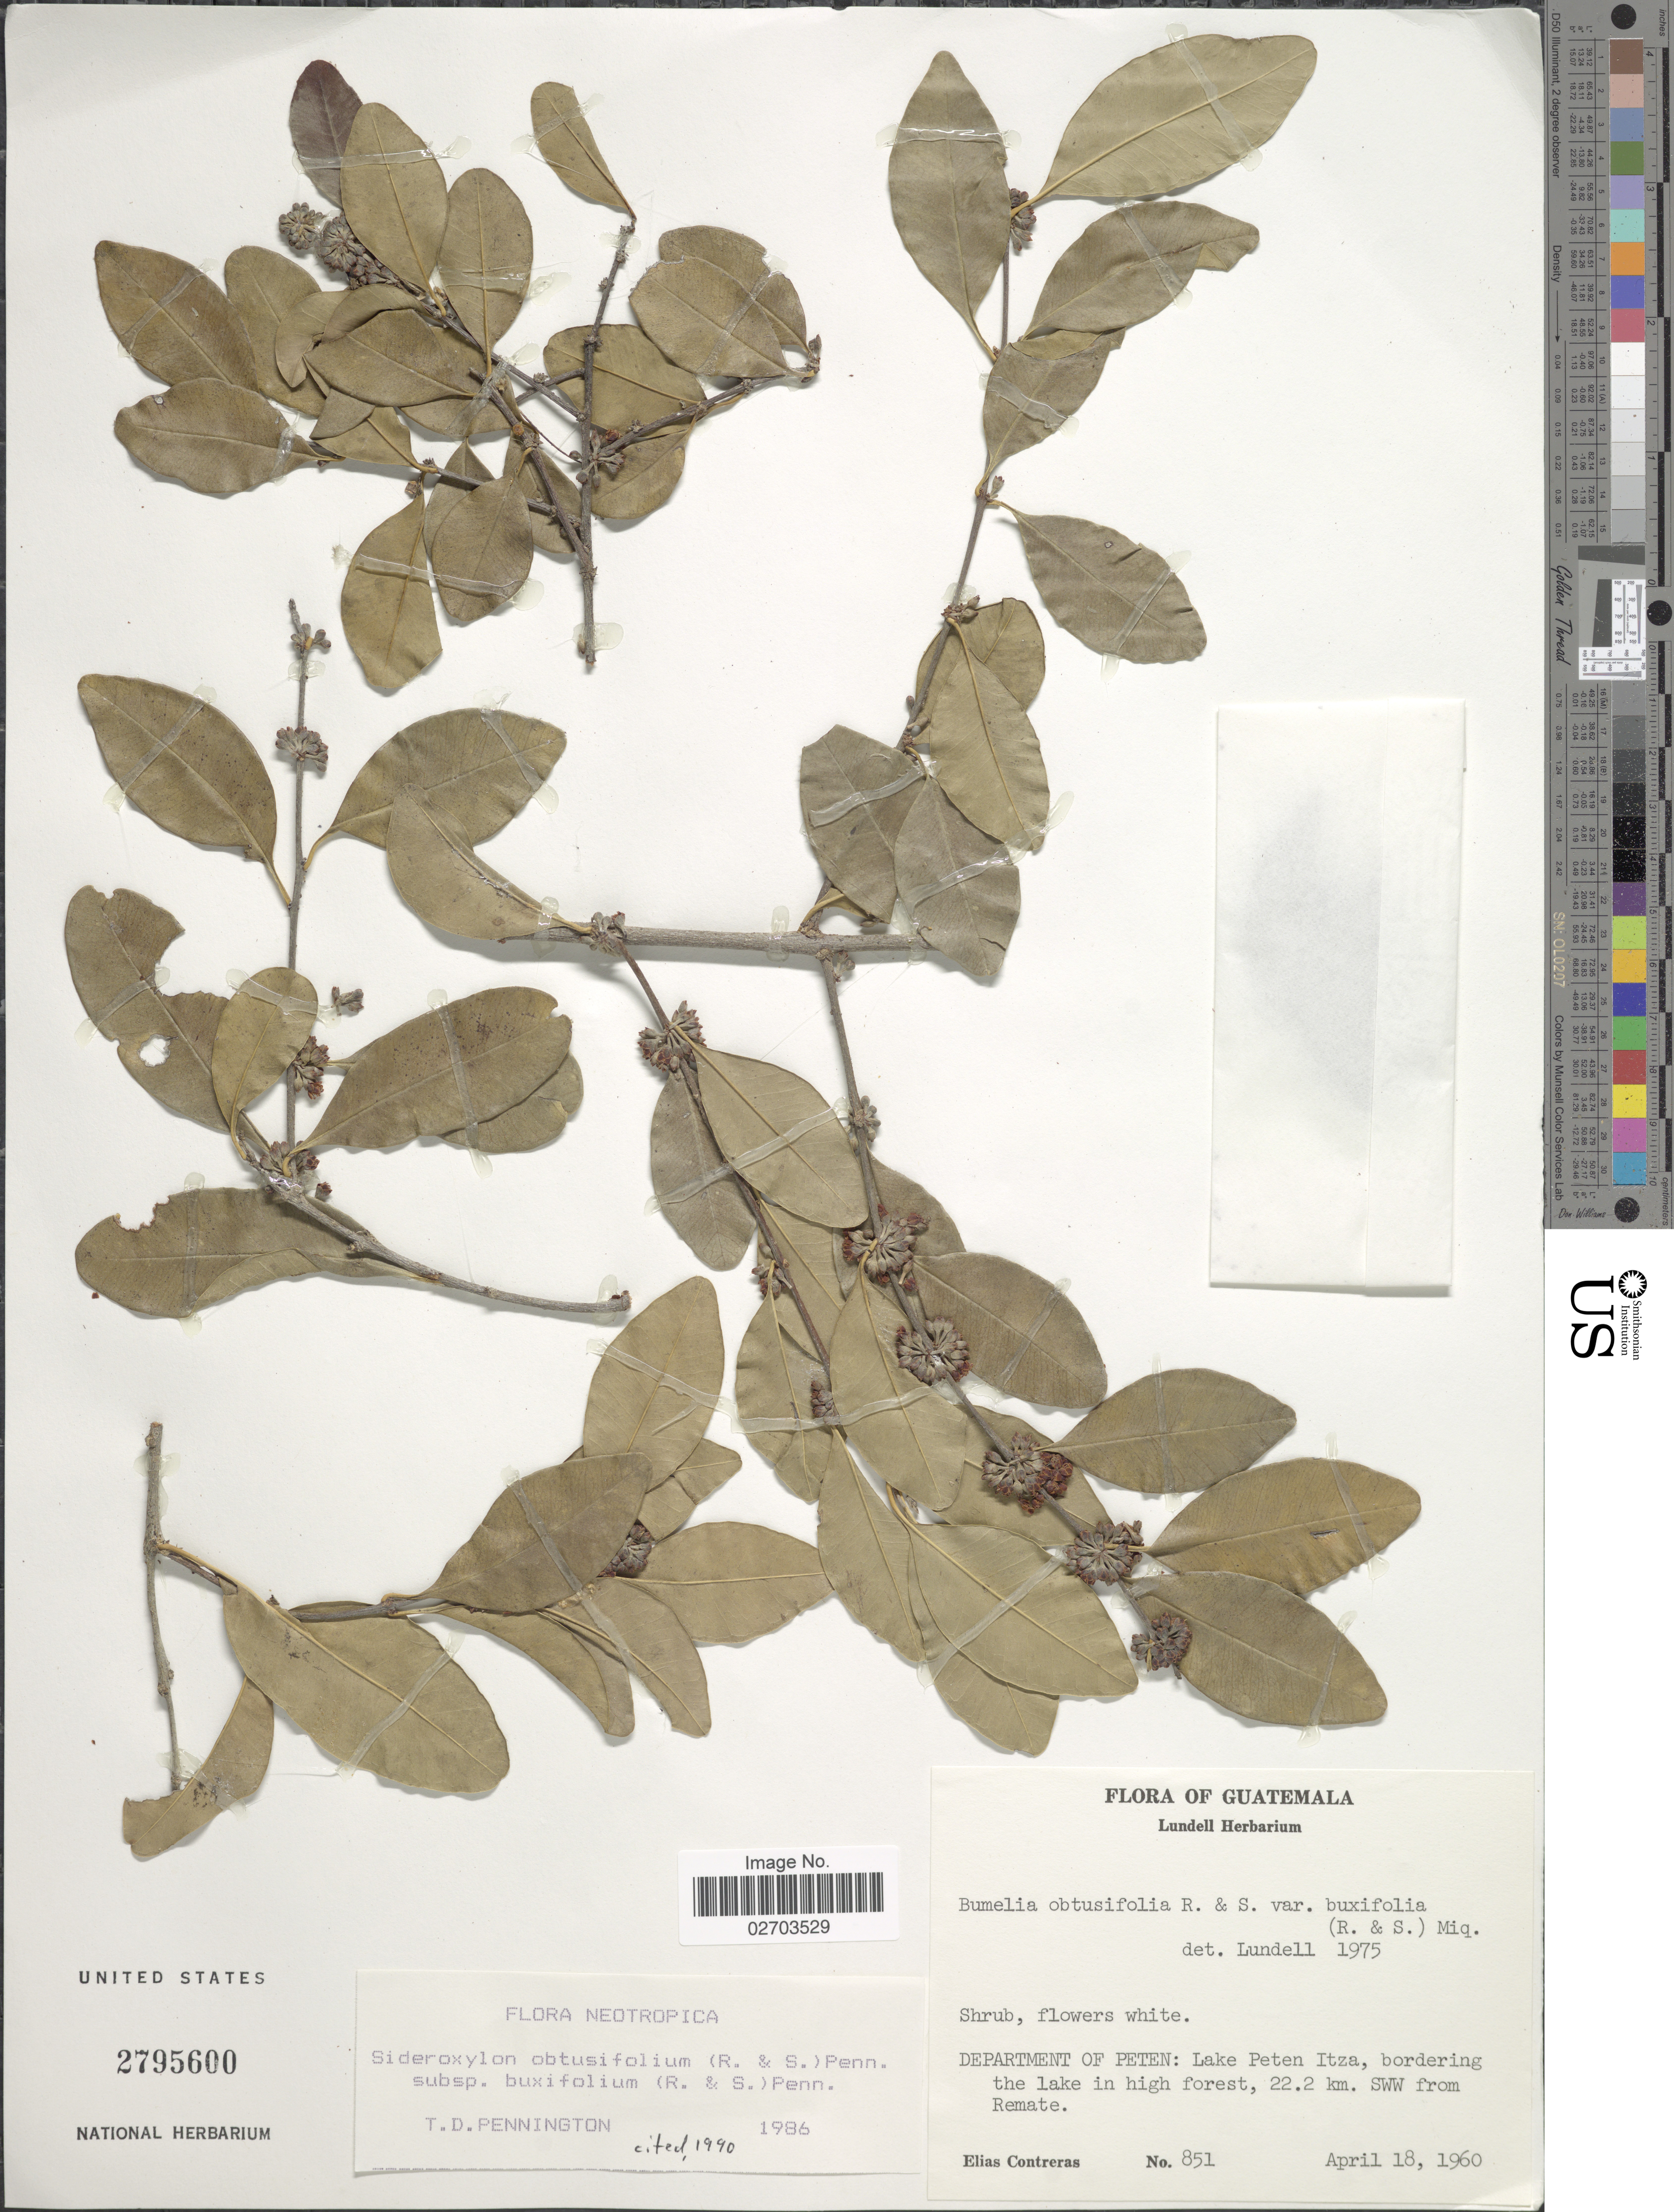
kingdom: Plantae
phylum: Tracheophyta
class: Magnoliopsida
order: Ericales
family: Sapotaceae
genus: Sideroxylon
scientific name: Sideroxylon obtusifolium subsp. buxifolium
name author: (Roem. & Schult.) T.D. Penn.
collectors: E. Contreras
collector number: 851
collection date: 1960-04-18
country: Guatemala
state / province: El Petén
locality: Lake Peten Itza, bordering the lake in high forest, 22.2 km SWW from Remate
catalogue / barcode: US 2795600